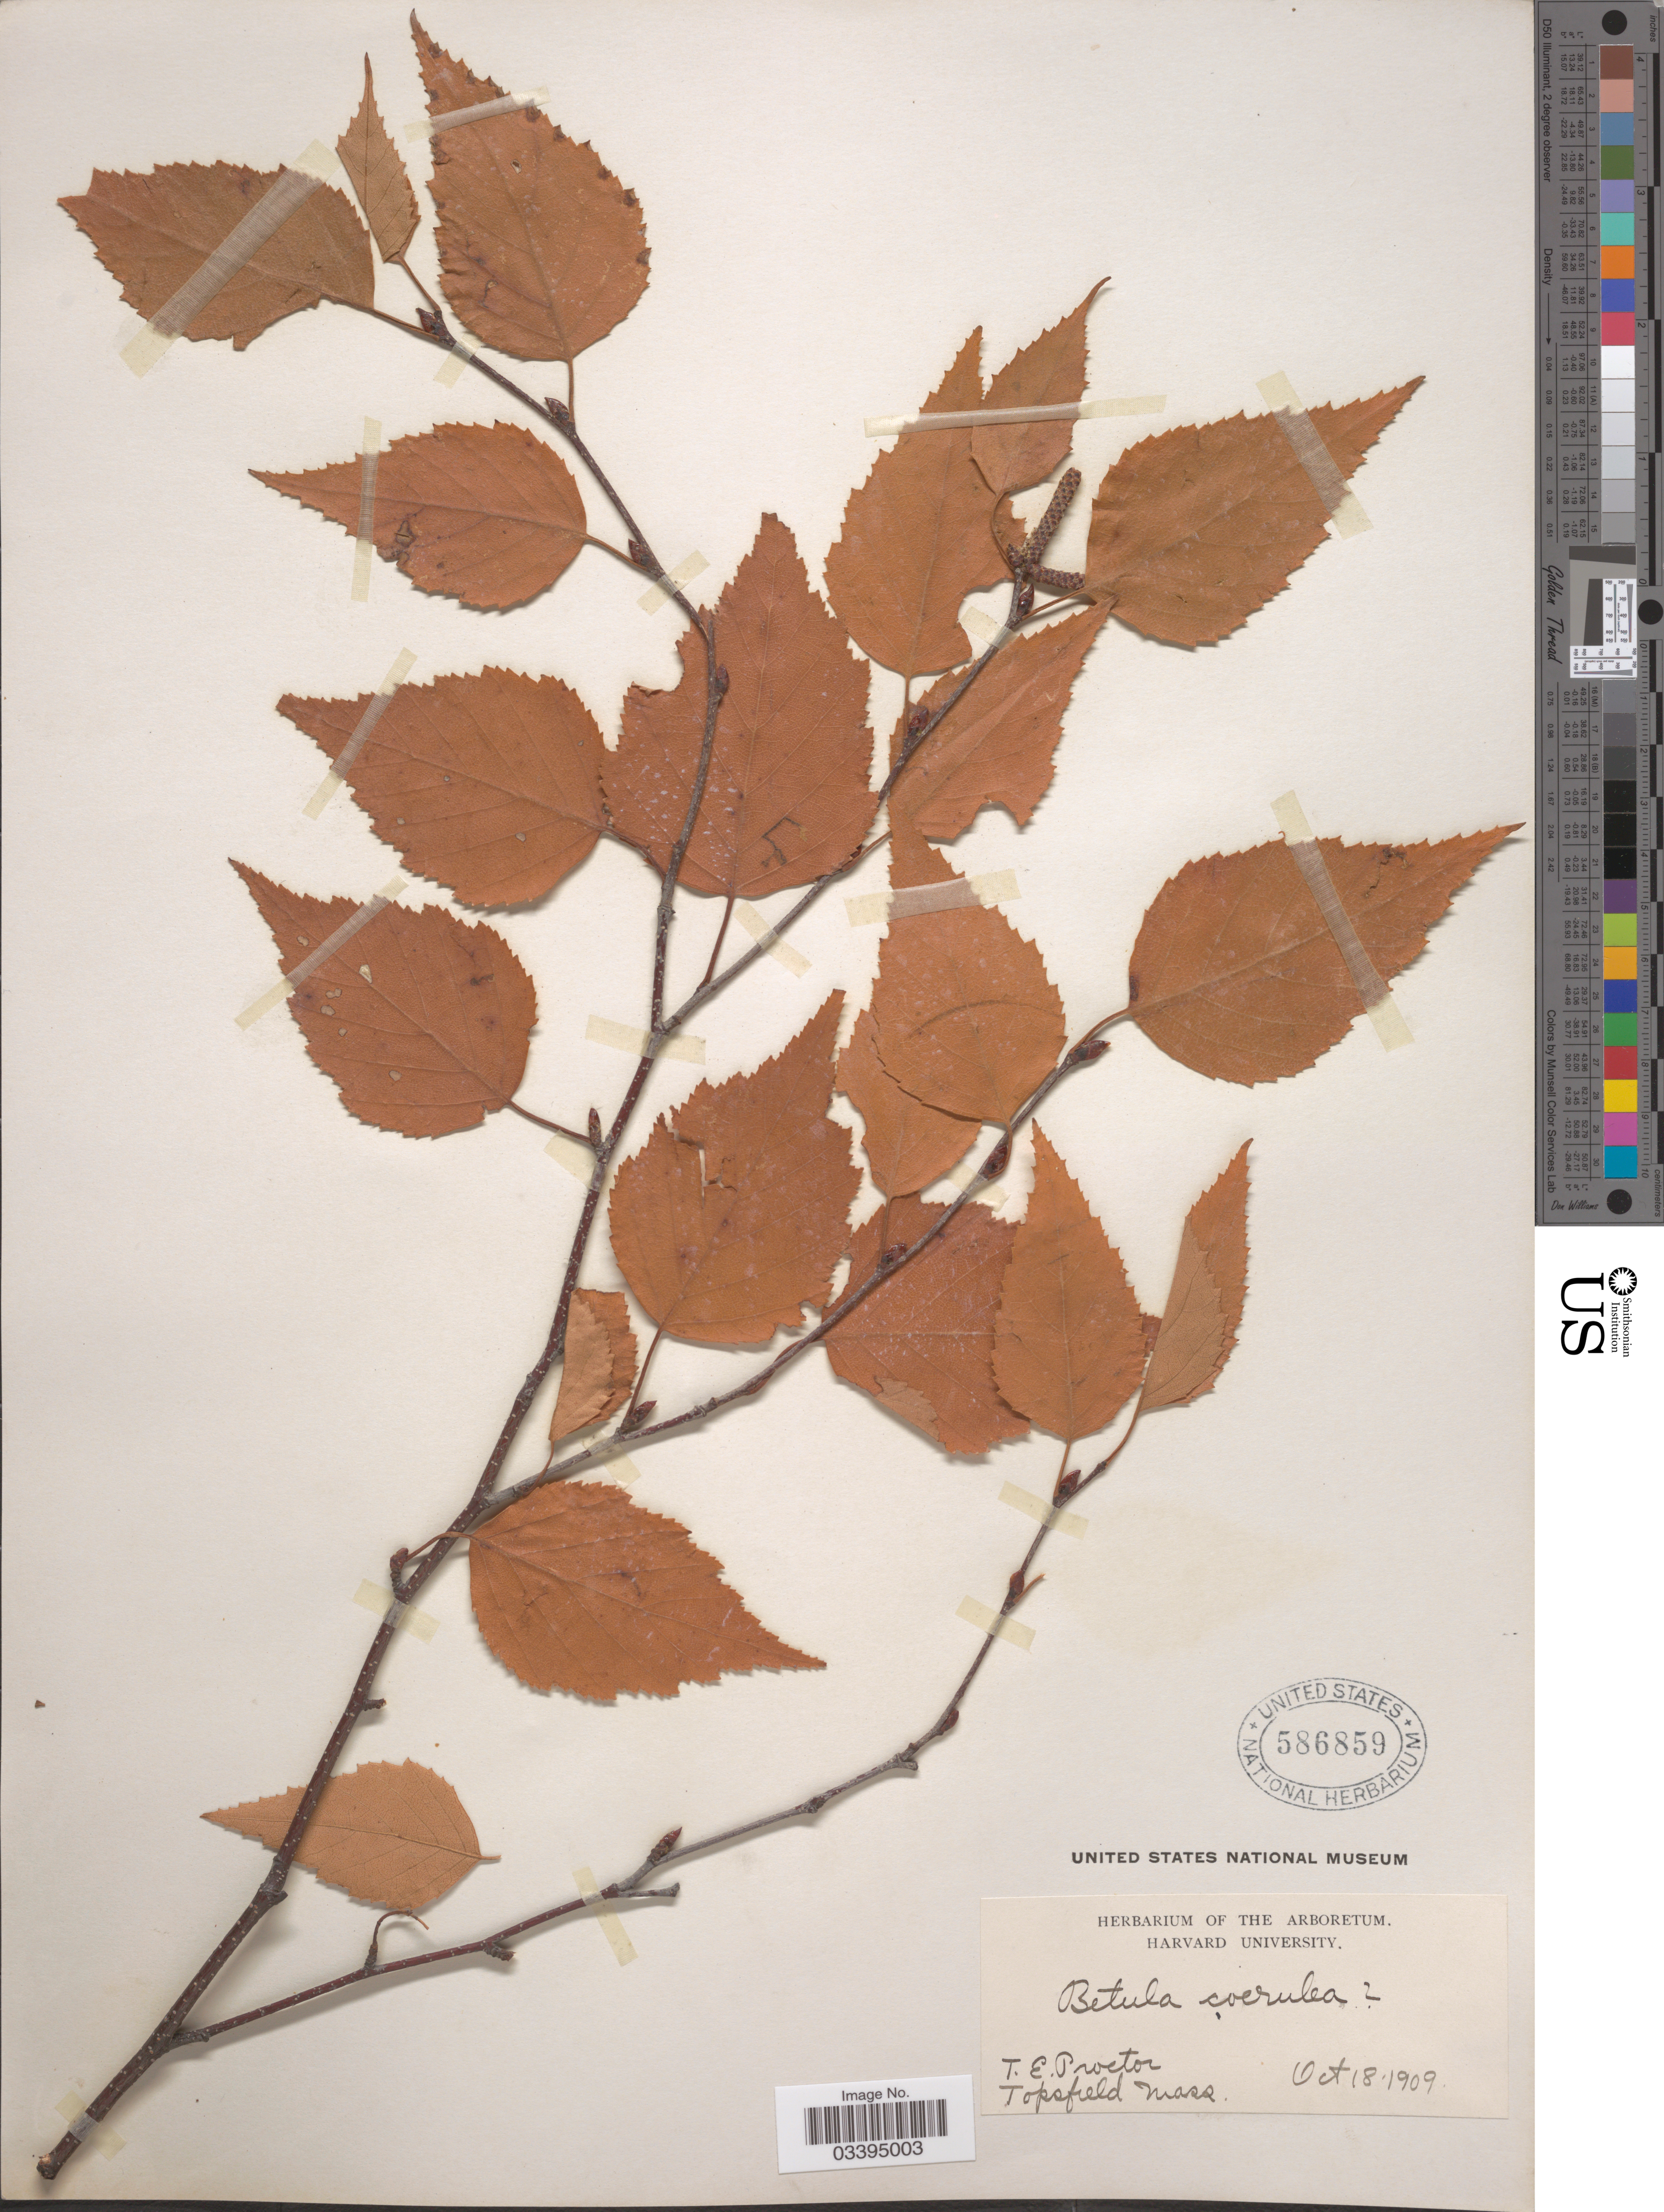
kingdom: Plantae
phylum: Tracheophyta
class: Magnoliopsida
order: Fagales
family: Betulaceae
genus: Betula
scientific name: Betula caerulea-grandis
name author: Blanch.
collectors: T. Proctor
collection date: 1909-10-18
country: United States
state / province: Massachusetts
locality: Topsfield, Mass.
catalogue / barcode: US 586859